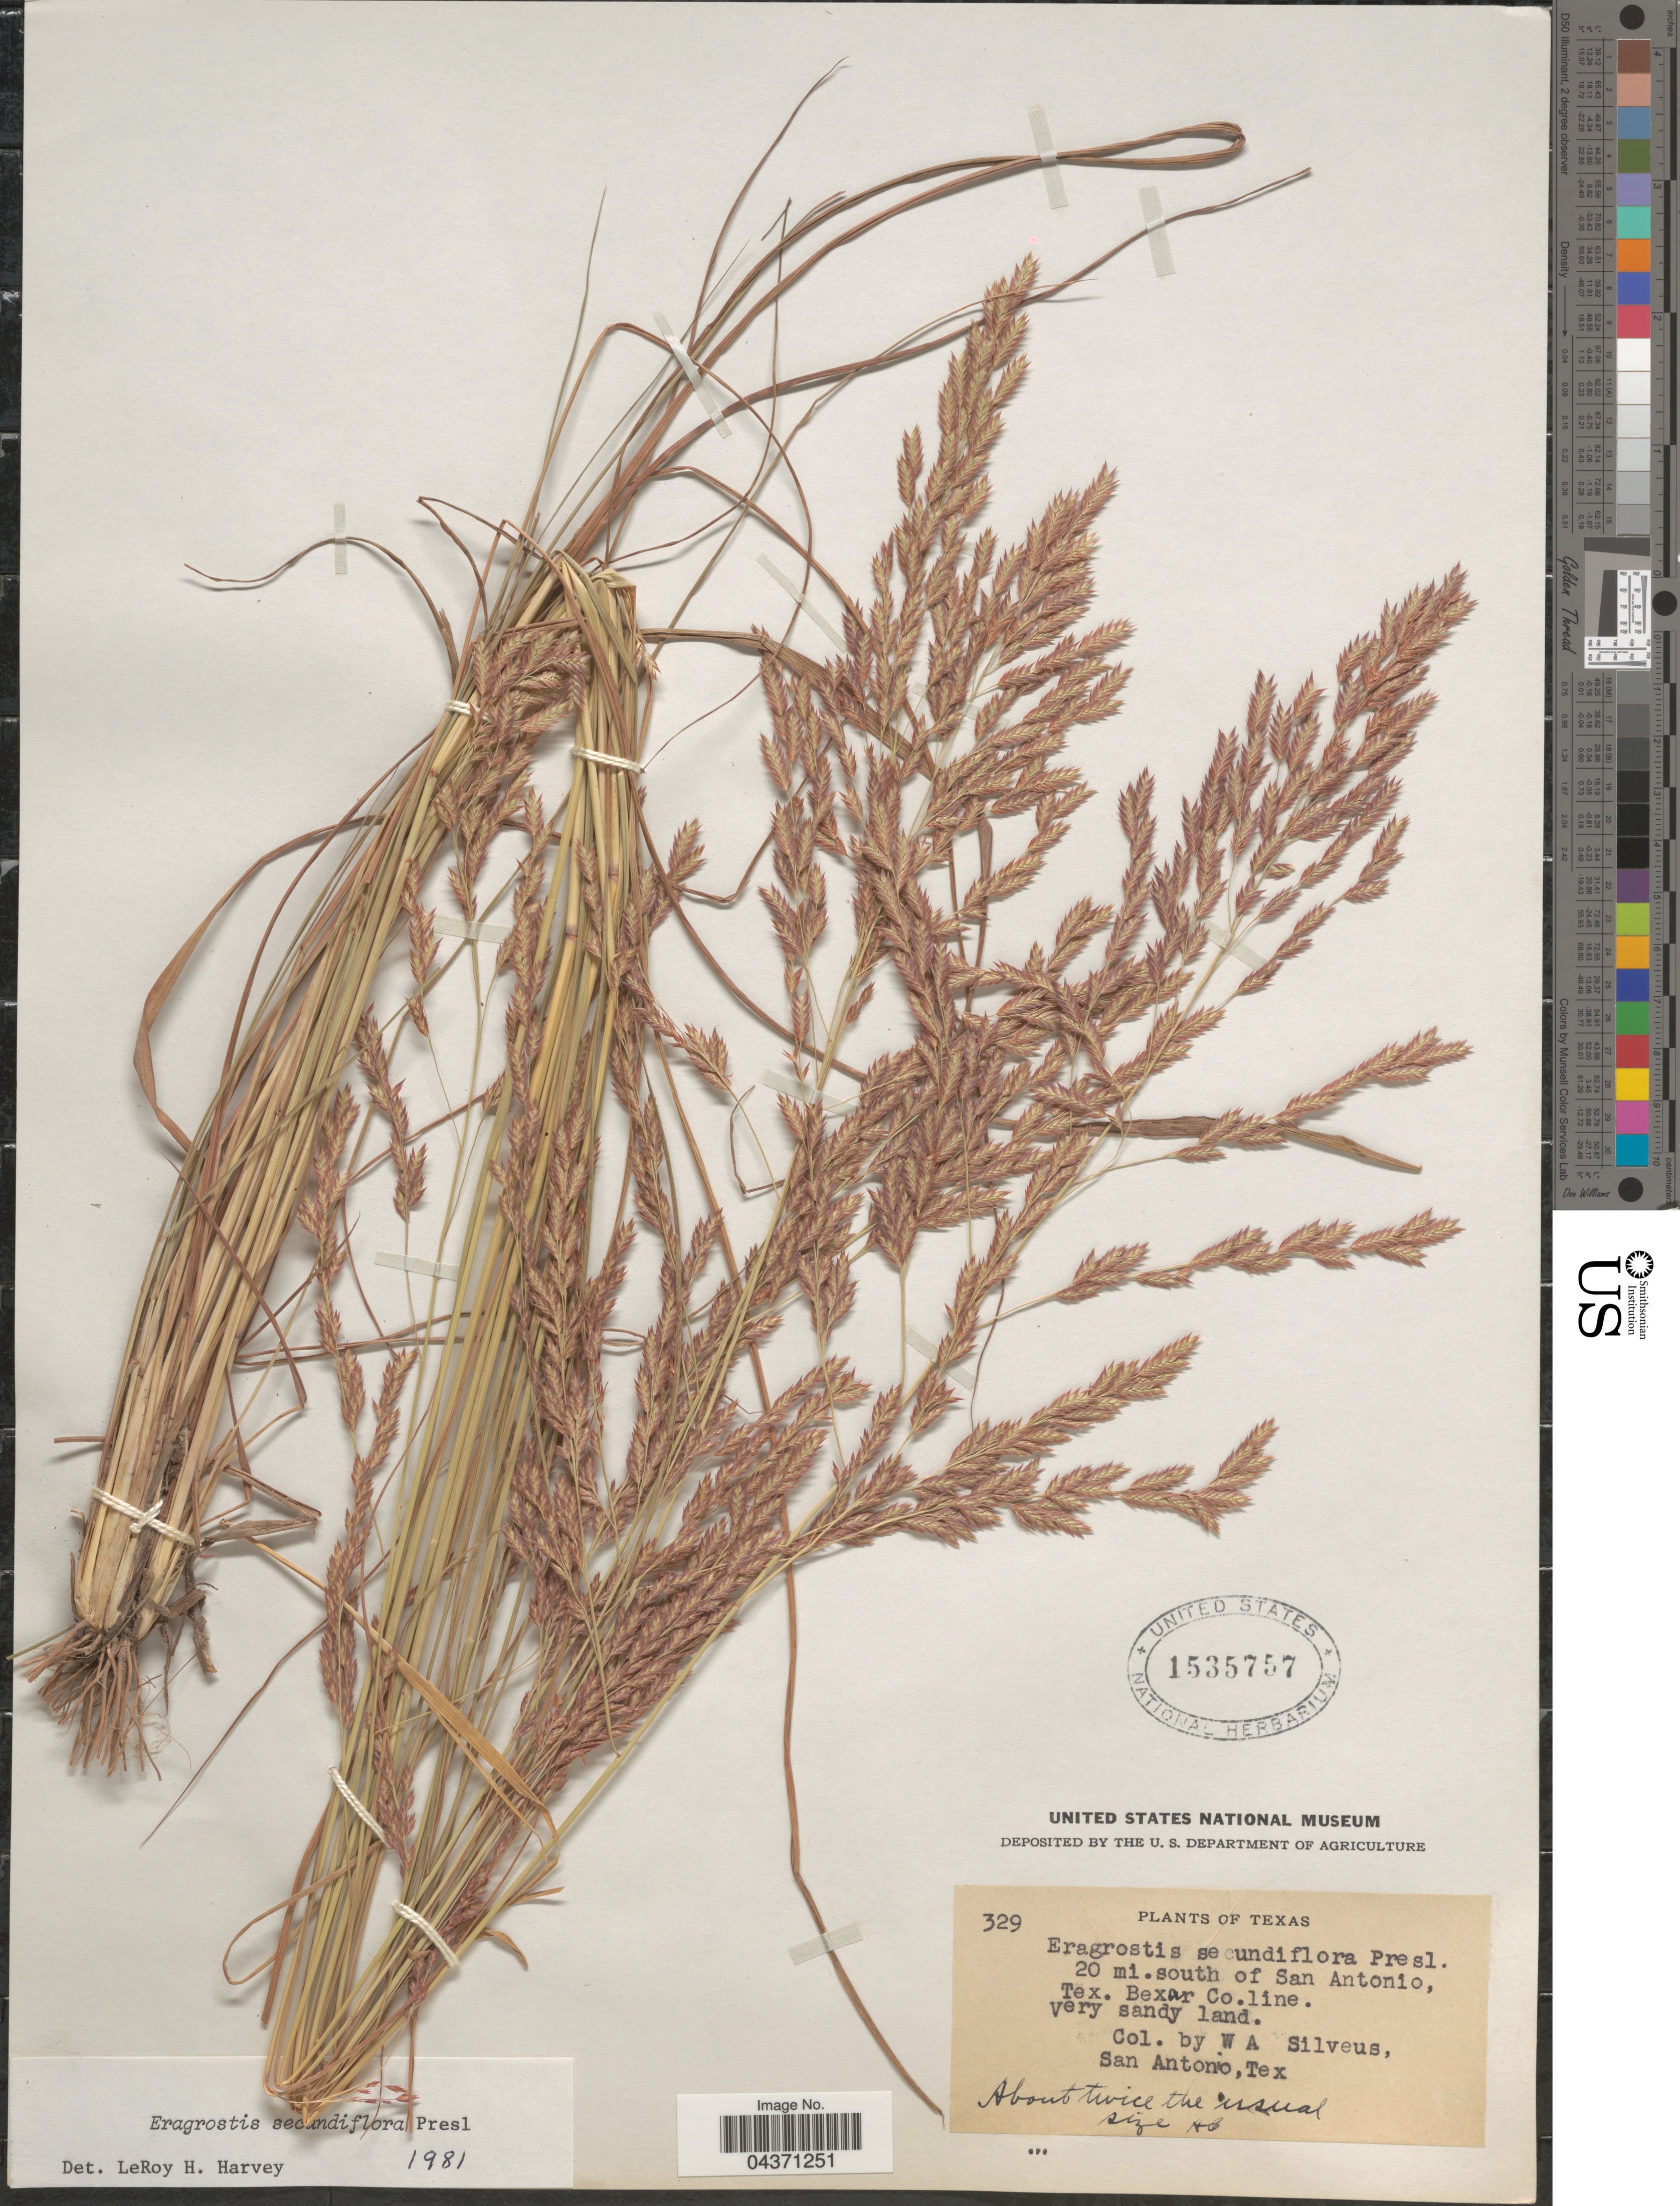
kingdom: Plantae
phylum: Tracheophyta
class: Liliopsida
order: Poales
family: Poaceae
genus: Eragrostis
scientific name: Eragrostis secundiflora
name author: J. Presl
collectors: W. Silveus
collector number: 329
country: United States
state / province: Texas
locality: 20 mi.south of San Antonio. Bexar Co.line.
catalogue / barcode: US 1535757